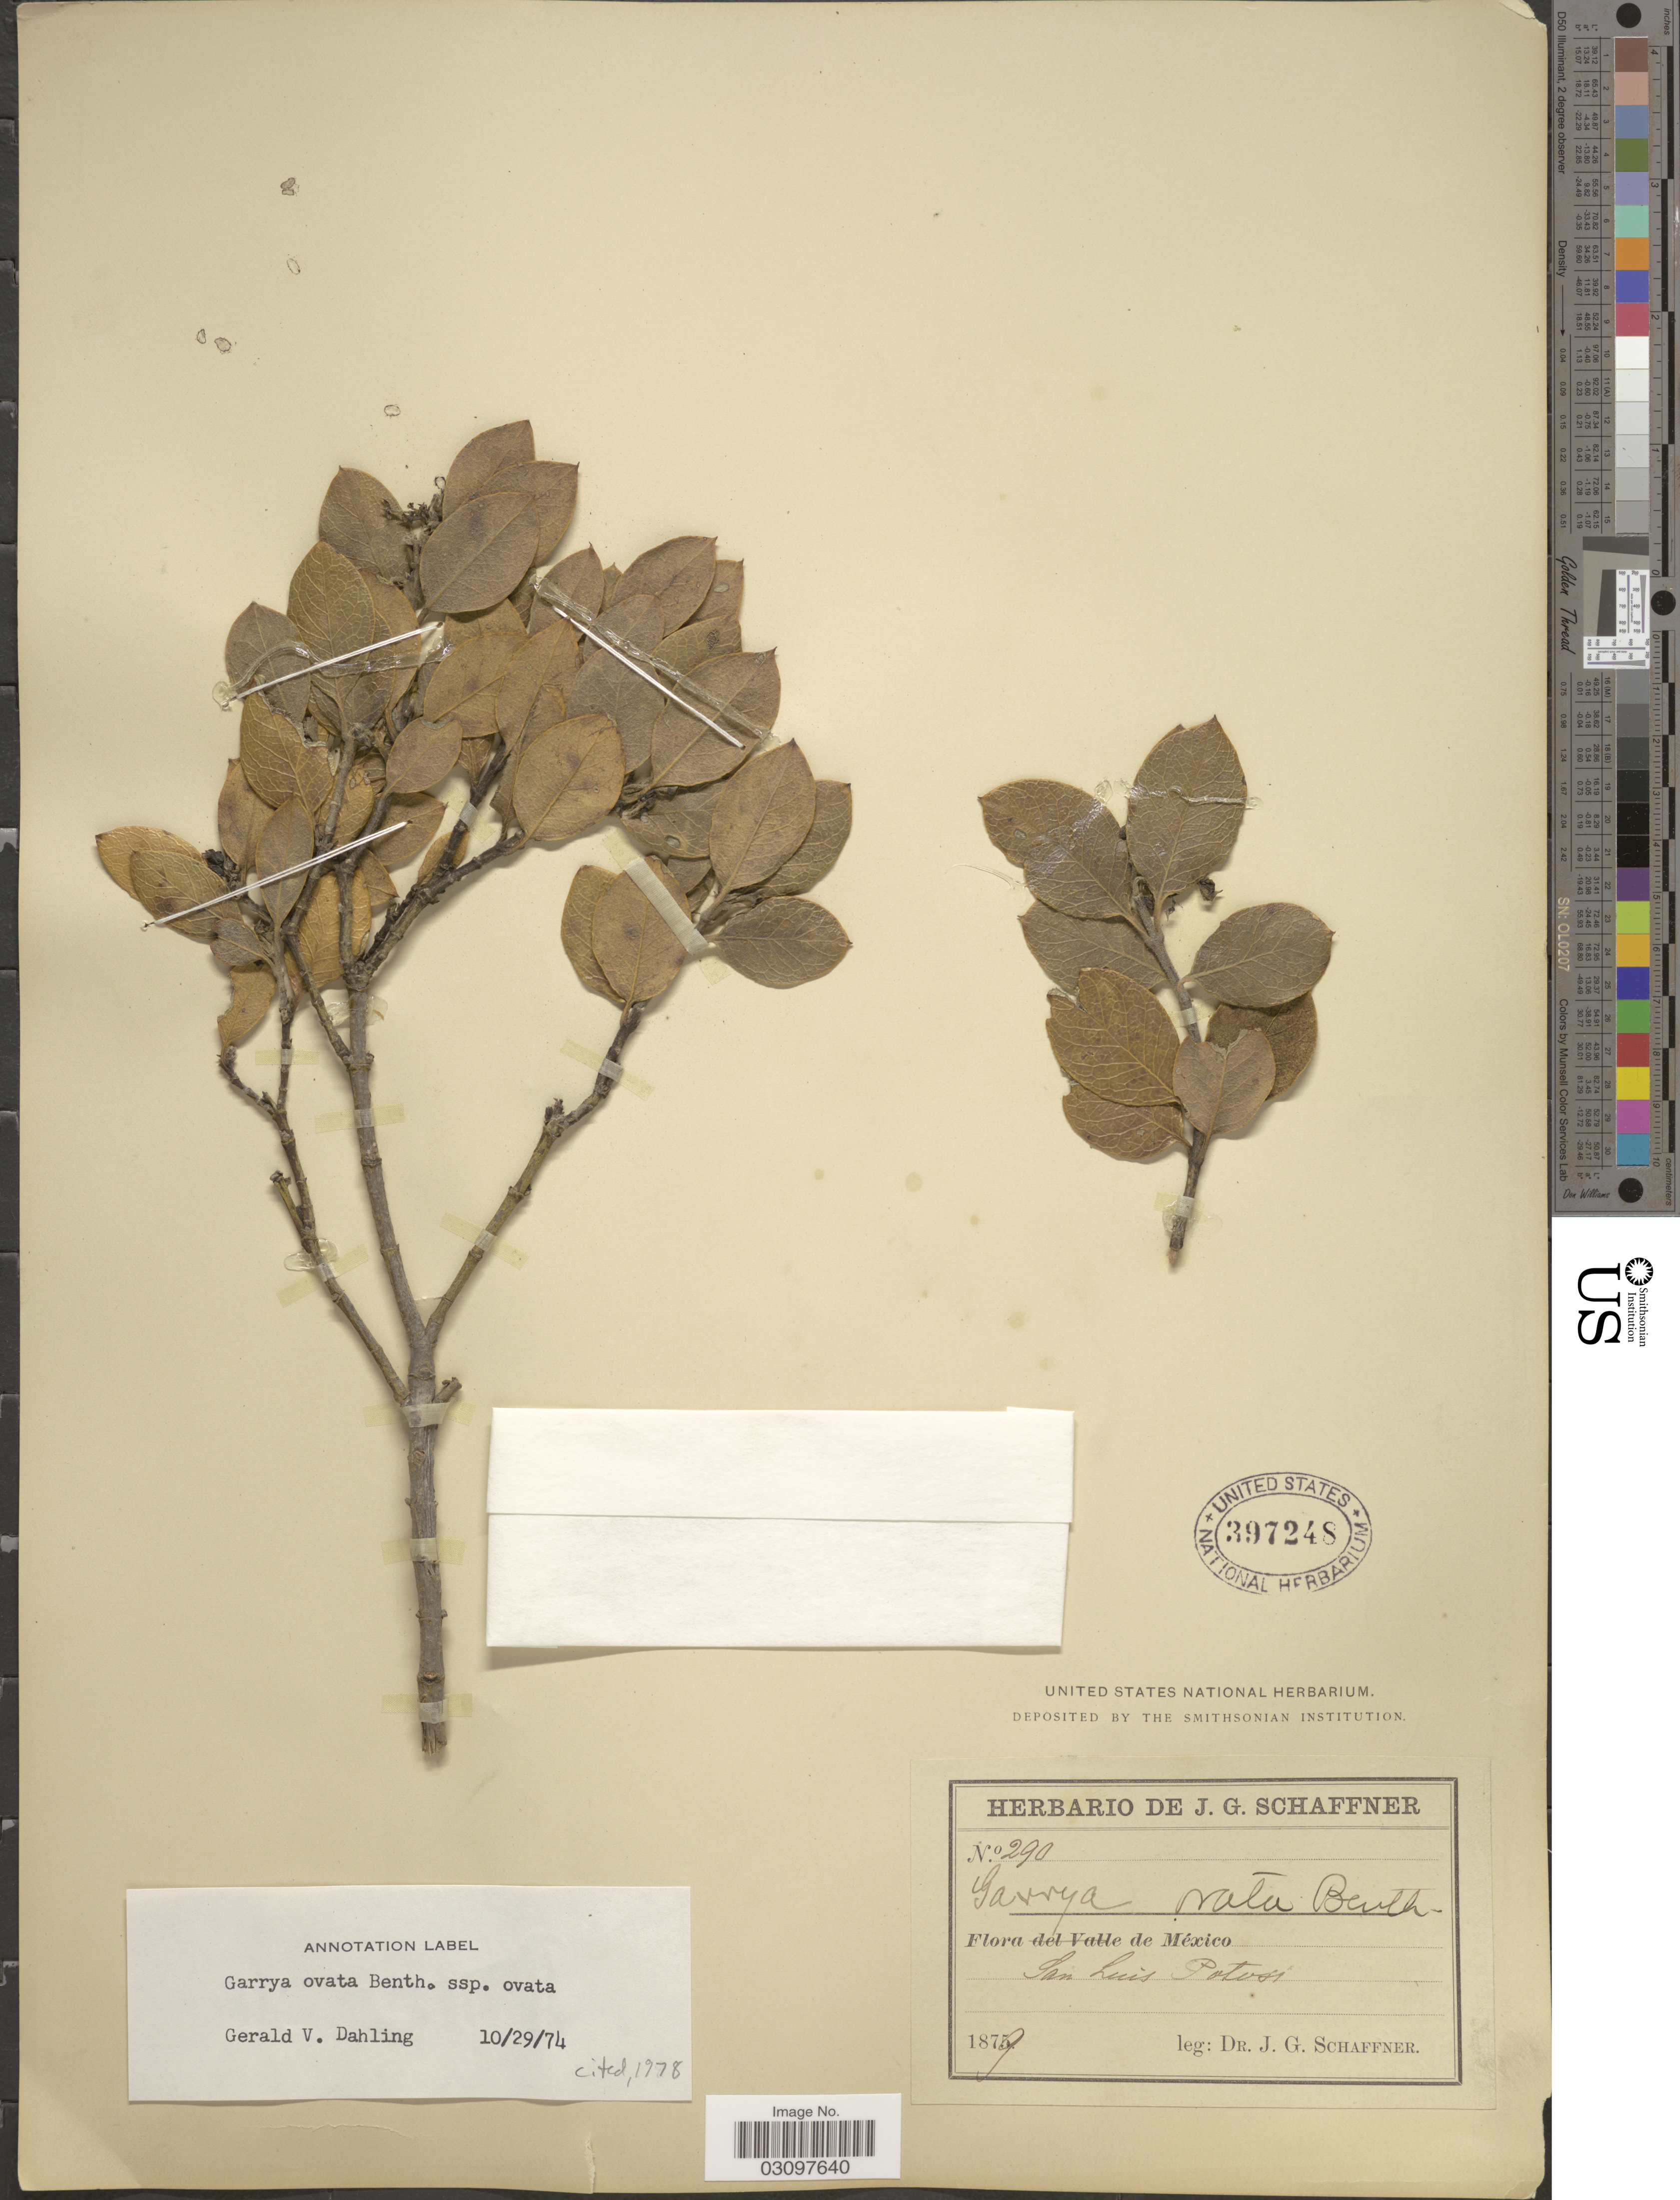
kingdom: Plantae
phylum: Tracheophyta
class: Magnoliopsida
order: Garryales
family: Garryaceae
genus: Garrya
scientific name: Garrya ovata subsp. ovata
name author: Benth.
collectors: J. G. Schaffner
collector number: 290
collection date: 1879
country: Mexico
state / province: San Luis Potosí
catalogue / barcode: US 397248